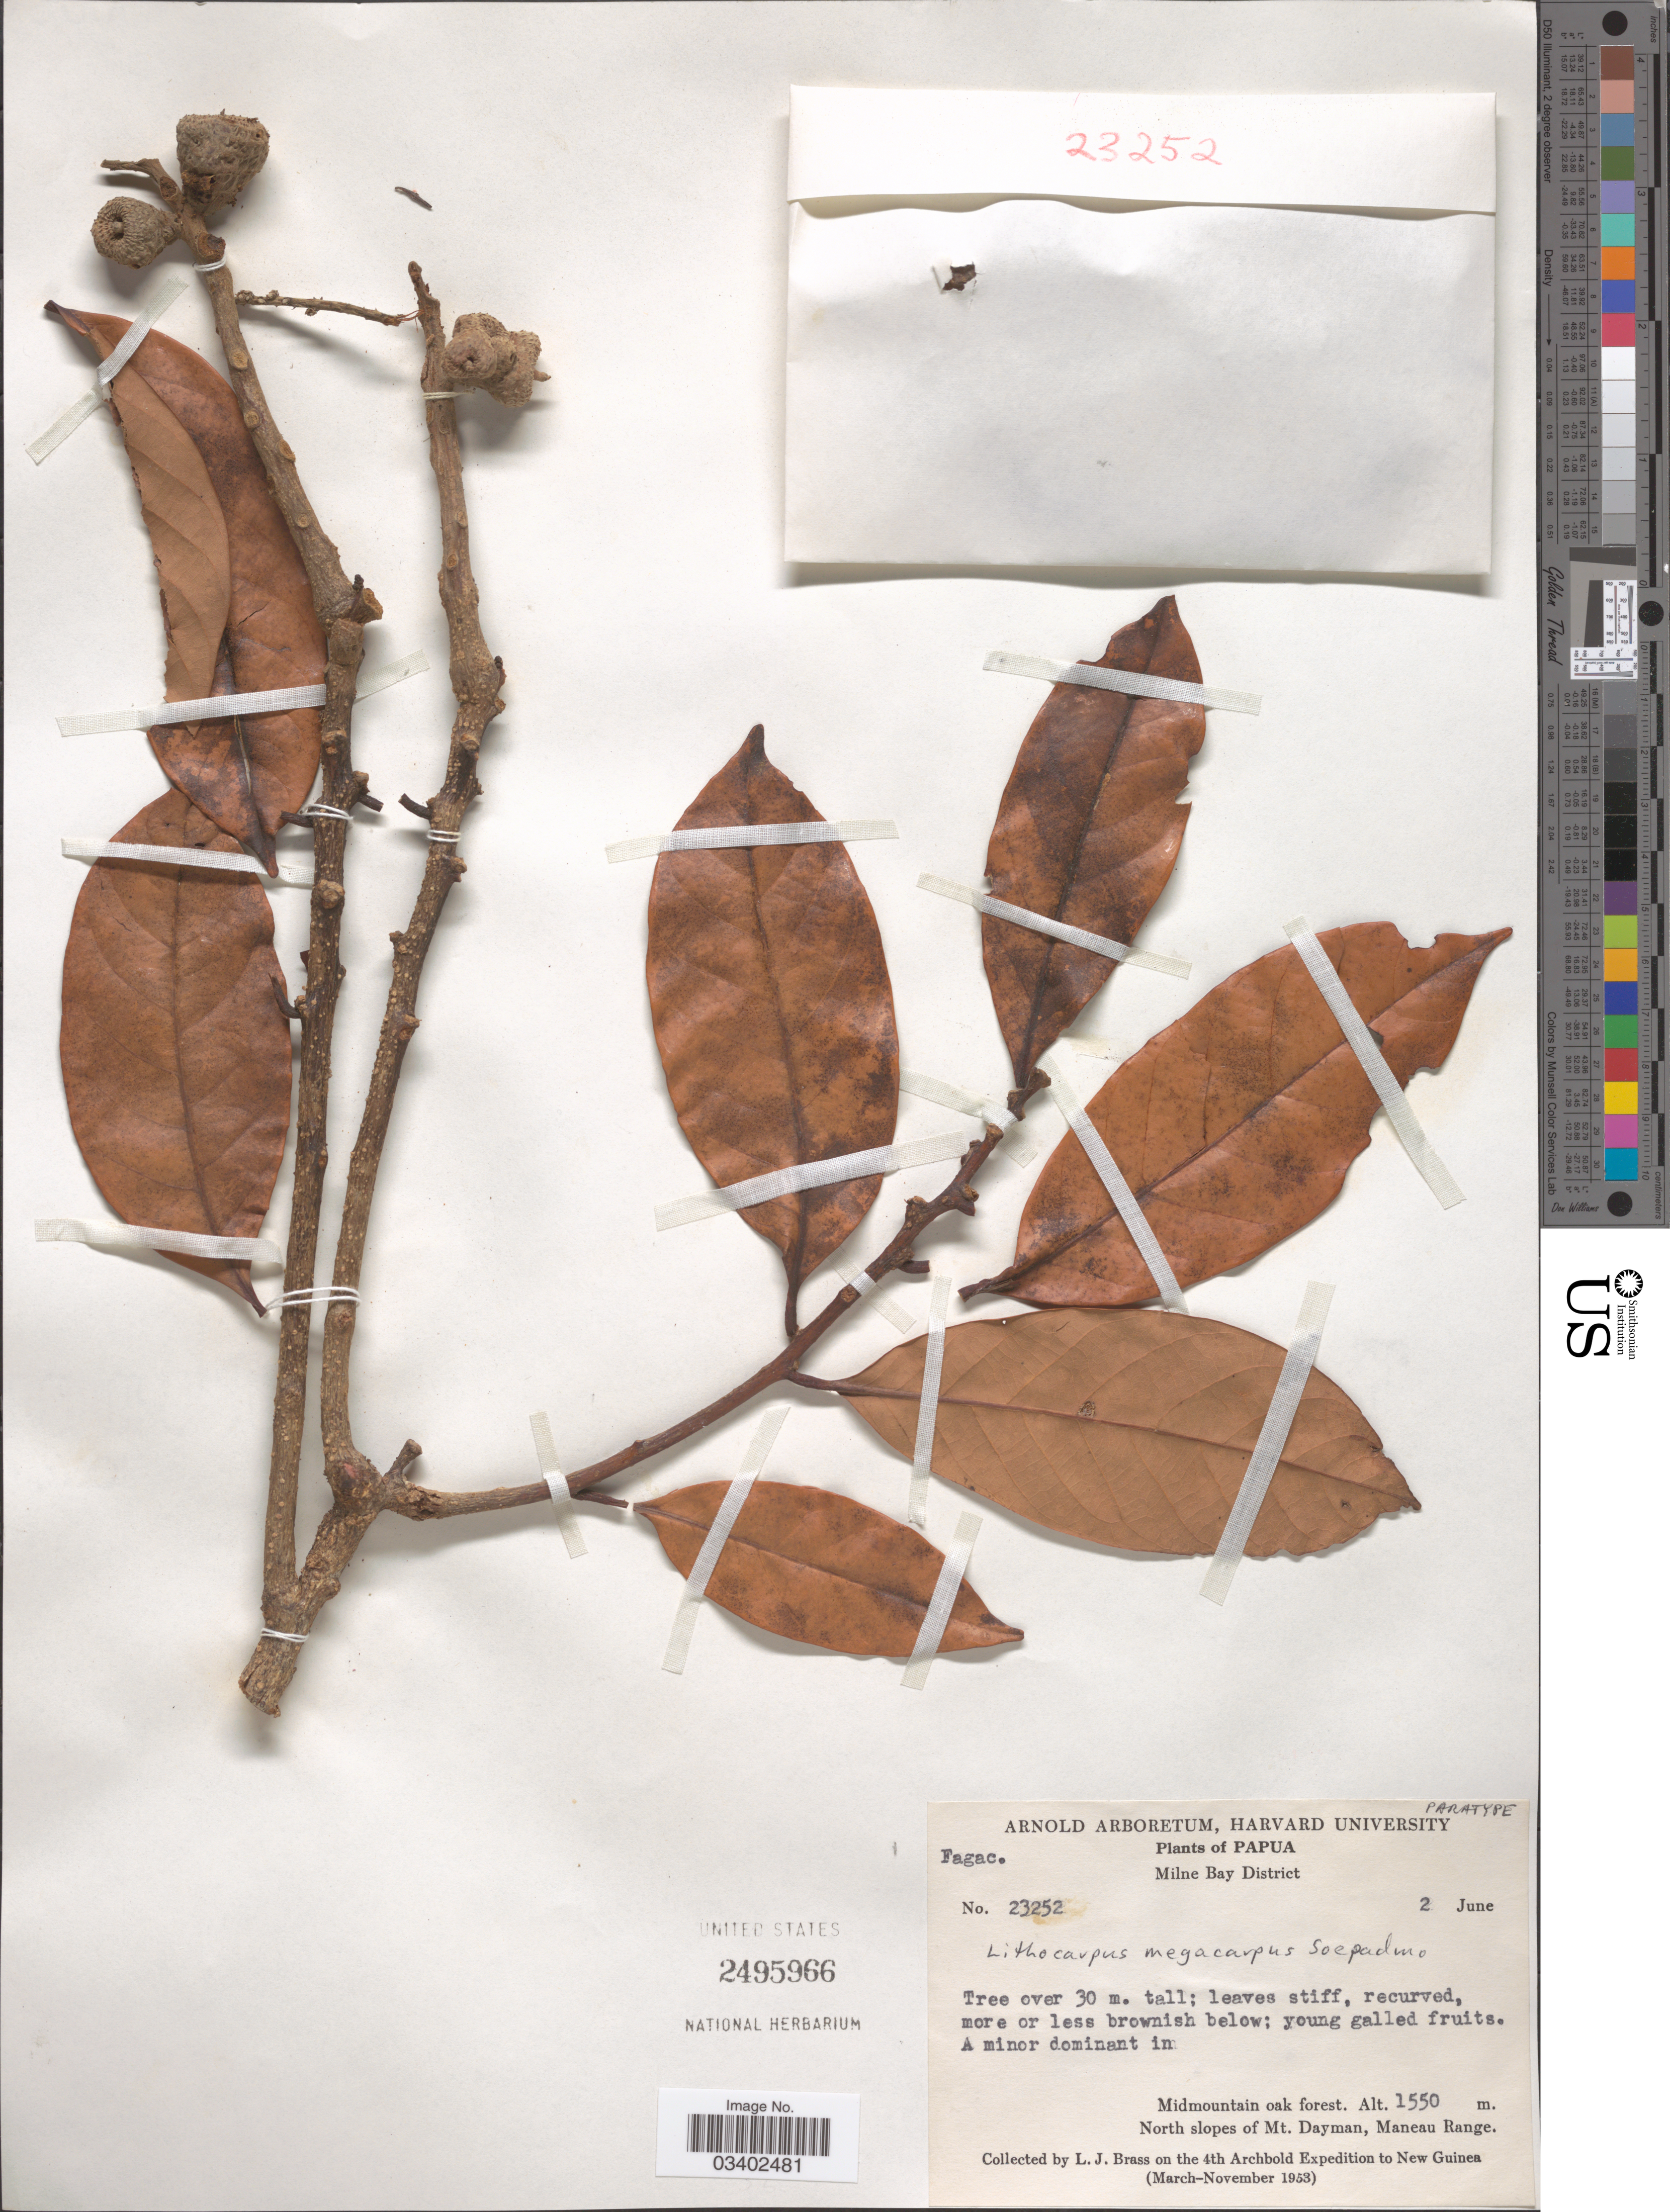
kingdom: Plantae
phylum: Tracheophyta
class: Magnoliopsida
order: Fagales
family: Fagaceae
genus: Lithocarpus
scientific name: Lithocarpus megacarpus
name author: Soepadmo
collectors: L. J. Brass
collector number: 23252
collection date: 1953-06-02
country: Papua New Guinea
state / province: Milne Bay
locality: Papua. Milne Bay District. Midmountain oak forest. North slopes of Mt. Dayman, Maneau Range. New Guinea.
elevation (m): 1550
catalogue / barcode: US 2495966